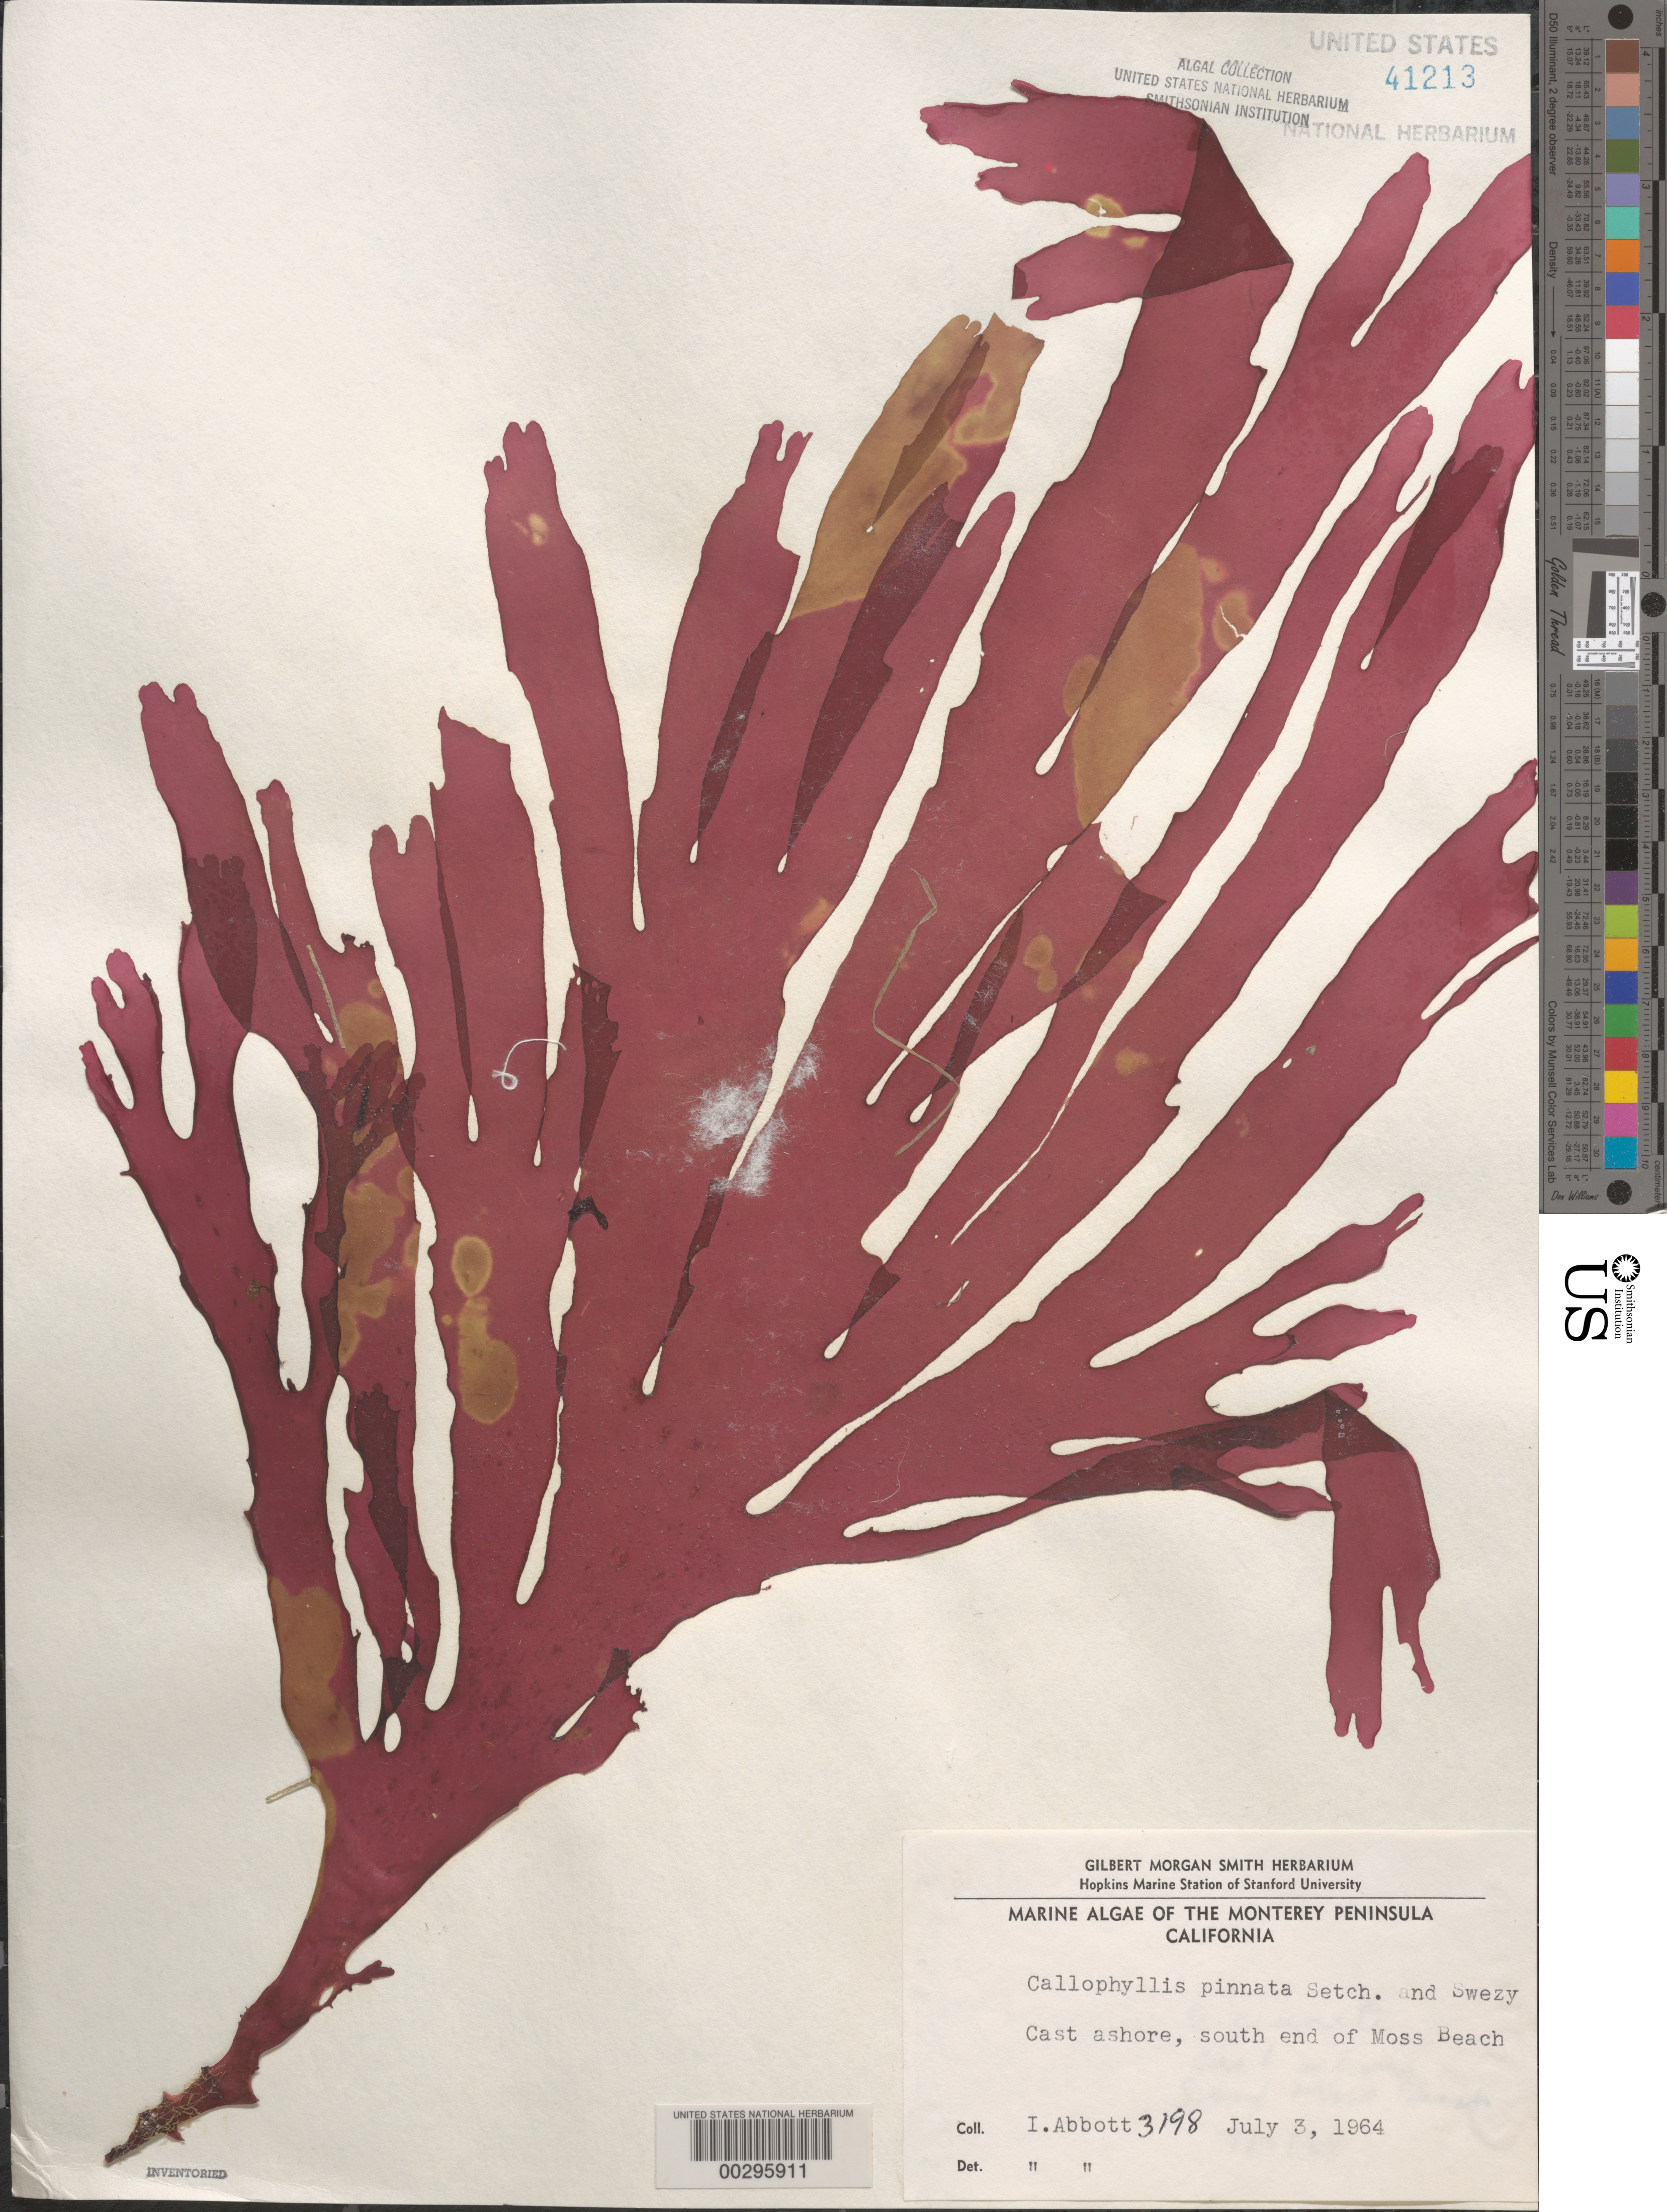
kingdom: Plantae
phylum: Rhodophyta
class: Florideophyceae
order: Gigartinales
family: Kallymeniaceae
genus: Callophyllis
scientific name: Callophyllis pinnata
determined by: Abbott, Isabella A.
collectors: I. A. Abbott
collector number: IAA 3198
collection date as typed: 03 Jul 1964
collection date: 1964-07-03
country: United States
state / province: California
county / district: Monterey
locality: Moss Beach, south end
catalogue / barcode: US 41213